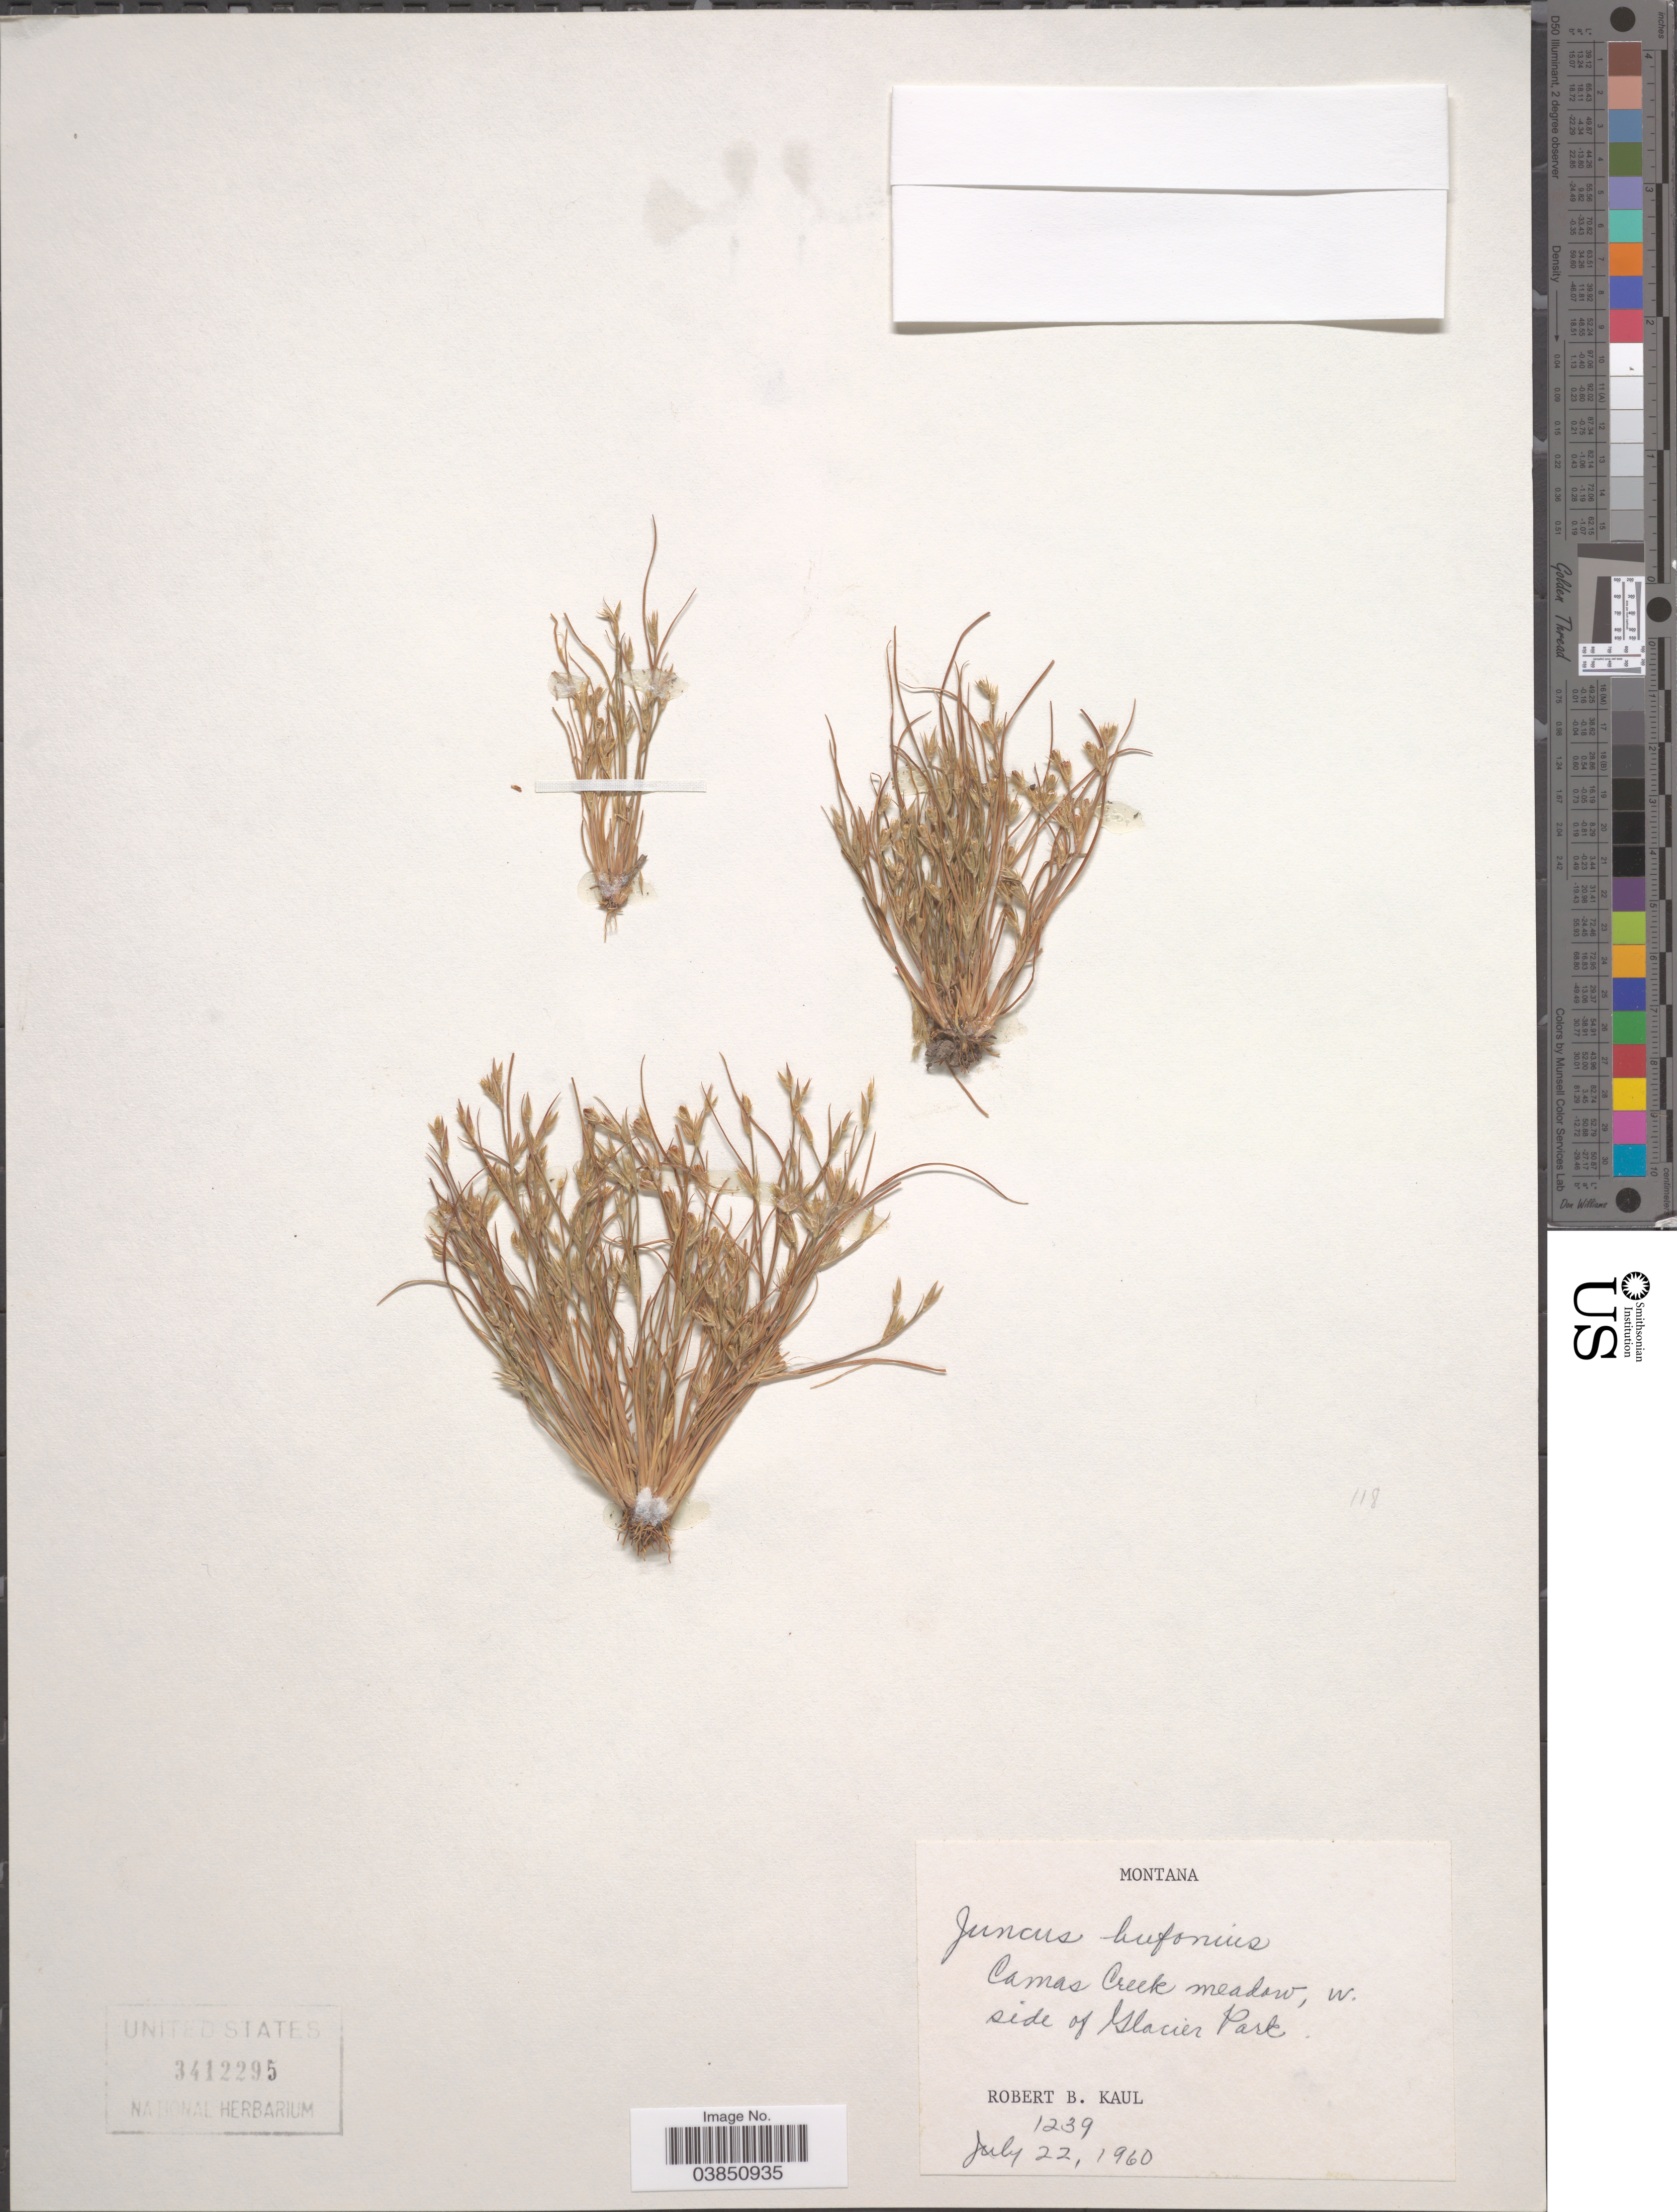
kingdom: Plantae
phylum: Tracheophyta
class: Liliopsida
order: Poales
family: Juncaceae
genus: Juncus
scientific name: Juncus bufonius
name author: L.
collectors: R. Kaul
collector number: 1239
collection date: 1960-07-22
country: United States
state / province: Montana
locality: Camas Creek meadow, w. side of Glacier Park.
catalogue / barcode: US 3412295